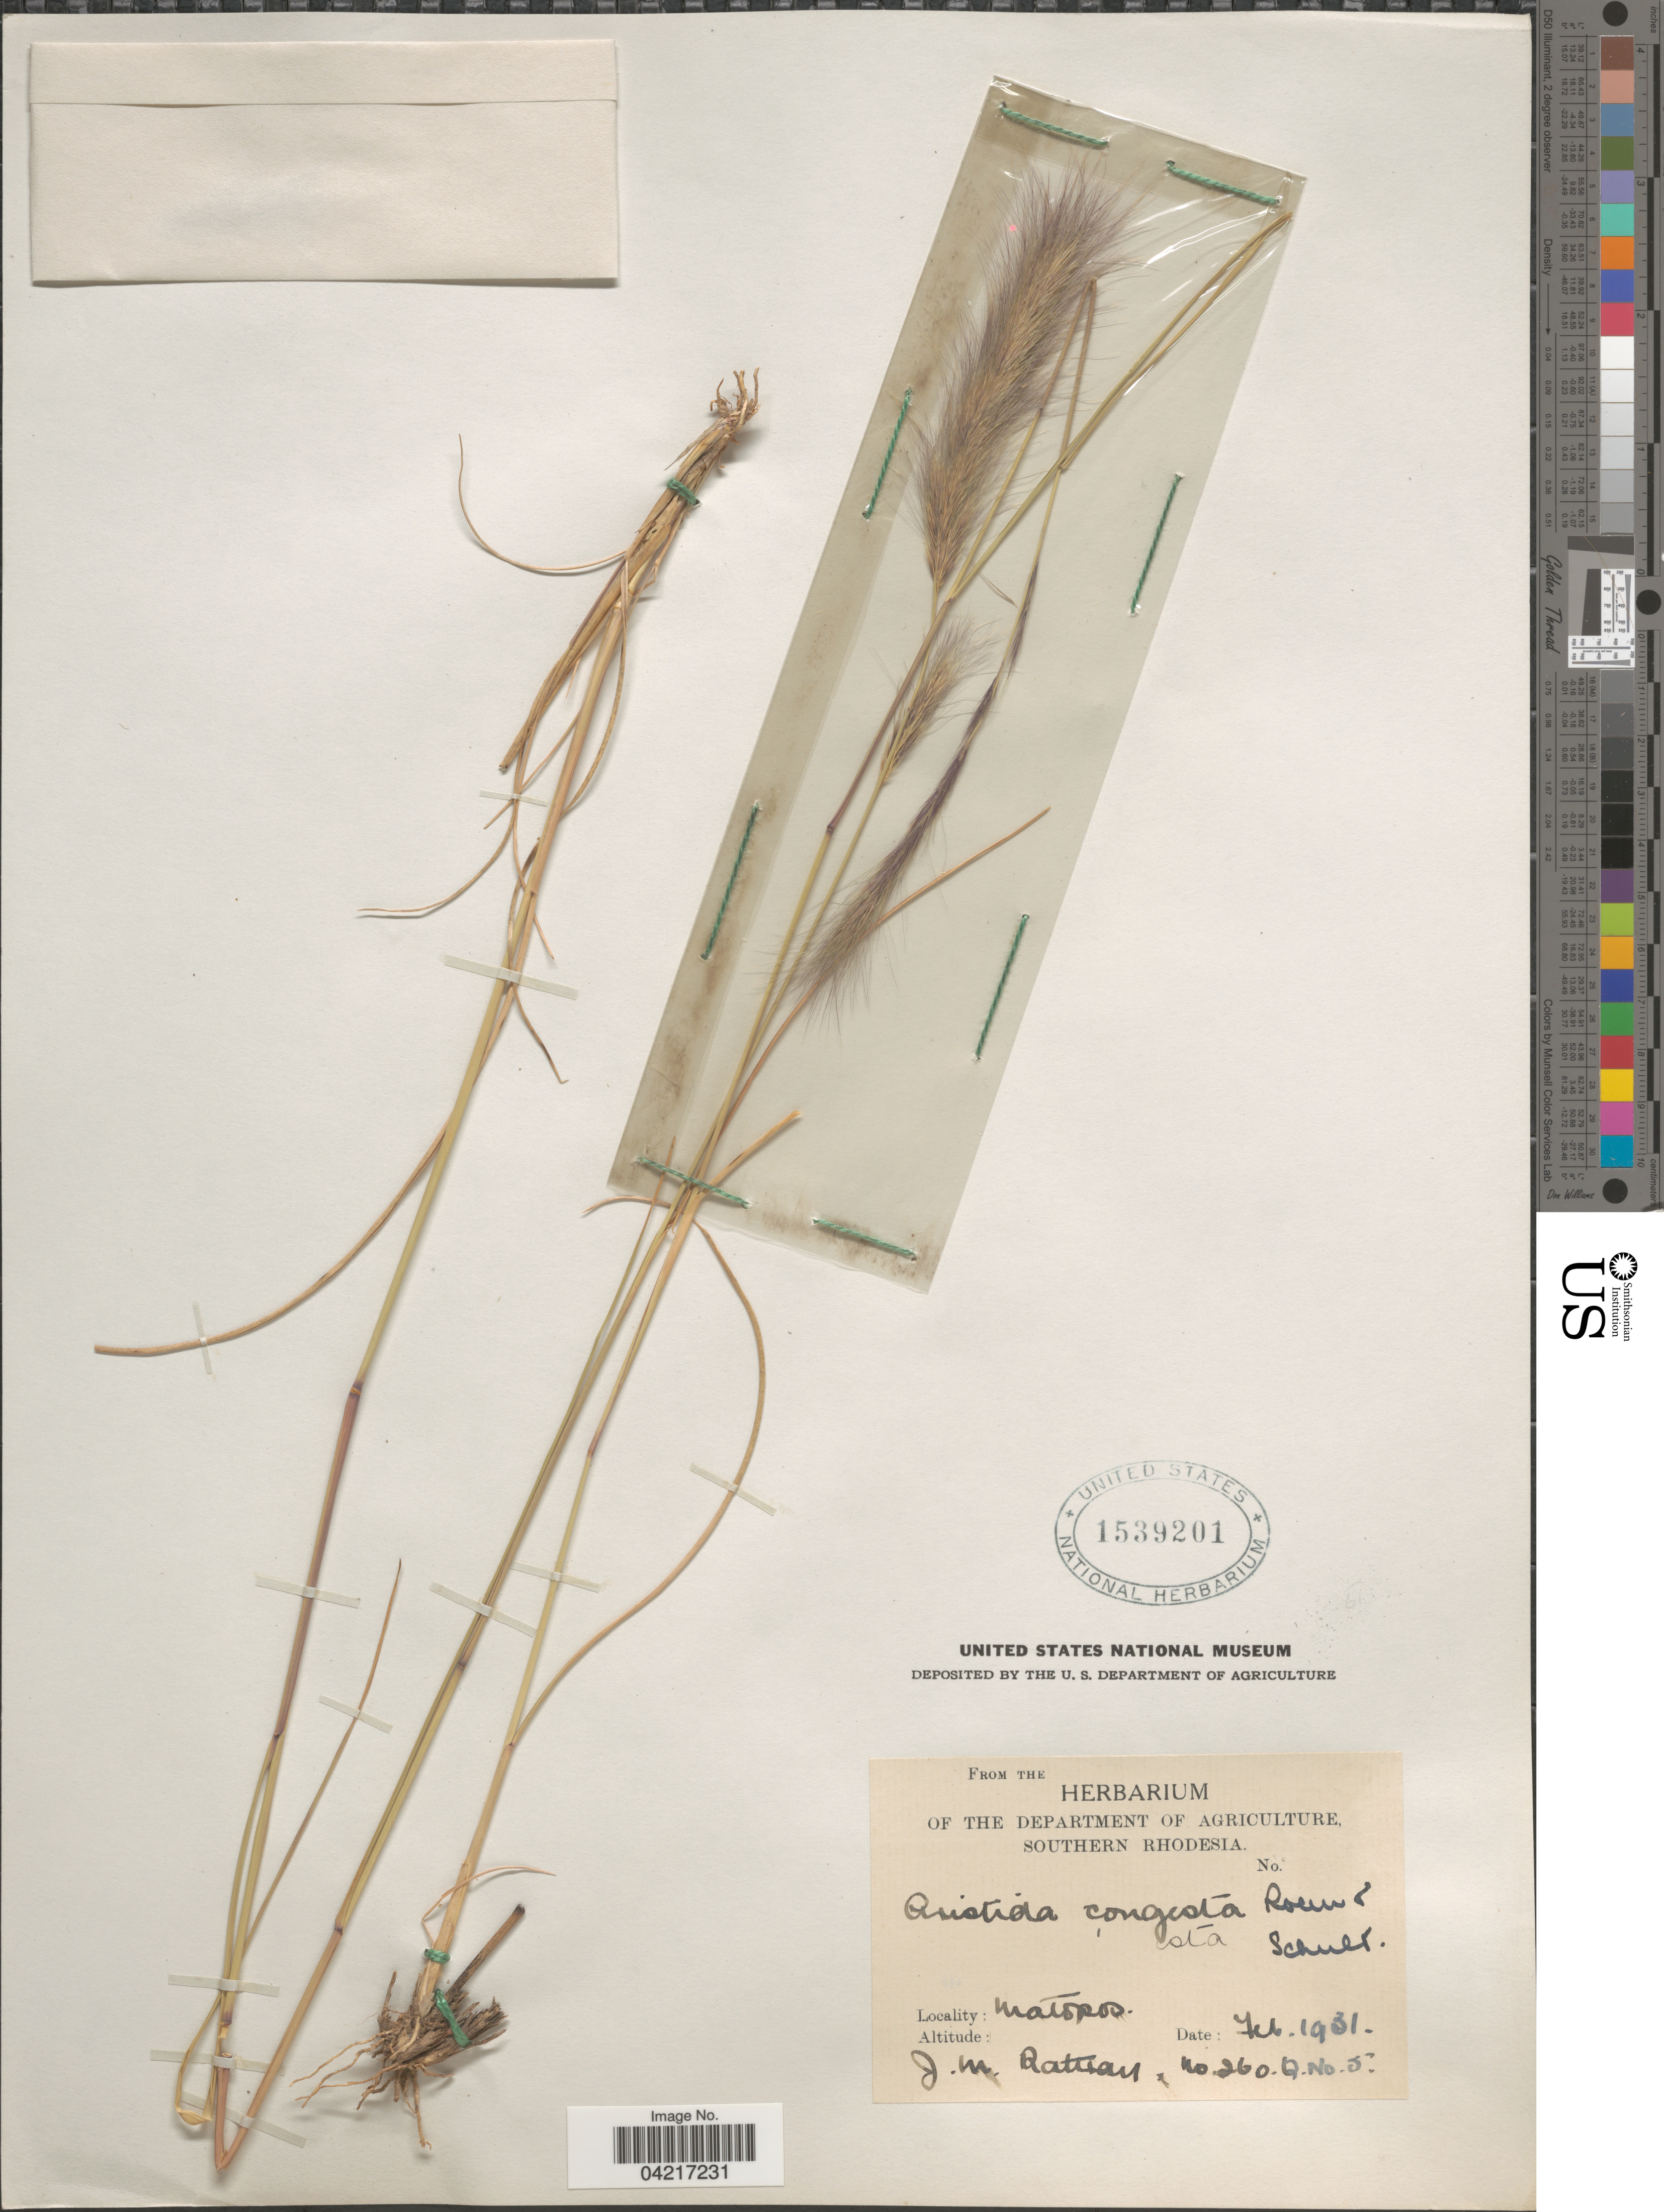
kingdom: Plantae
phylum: Tracheophyta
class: Liliopsida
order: Poales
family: Poaceae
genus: Aristida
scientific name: Aristida congesta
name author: Roem. & Schult.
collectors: J. Rattray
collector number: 260/5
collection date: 1931-02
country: Zimbabwe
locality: Matopos.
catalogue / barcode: US 1539201